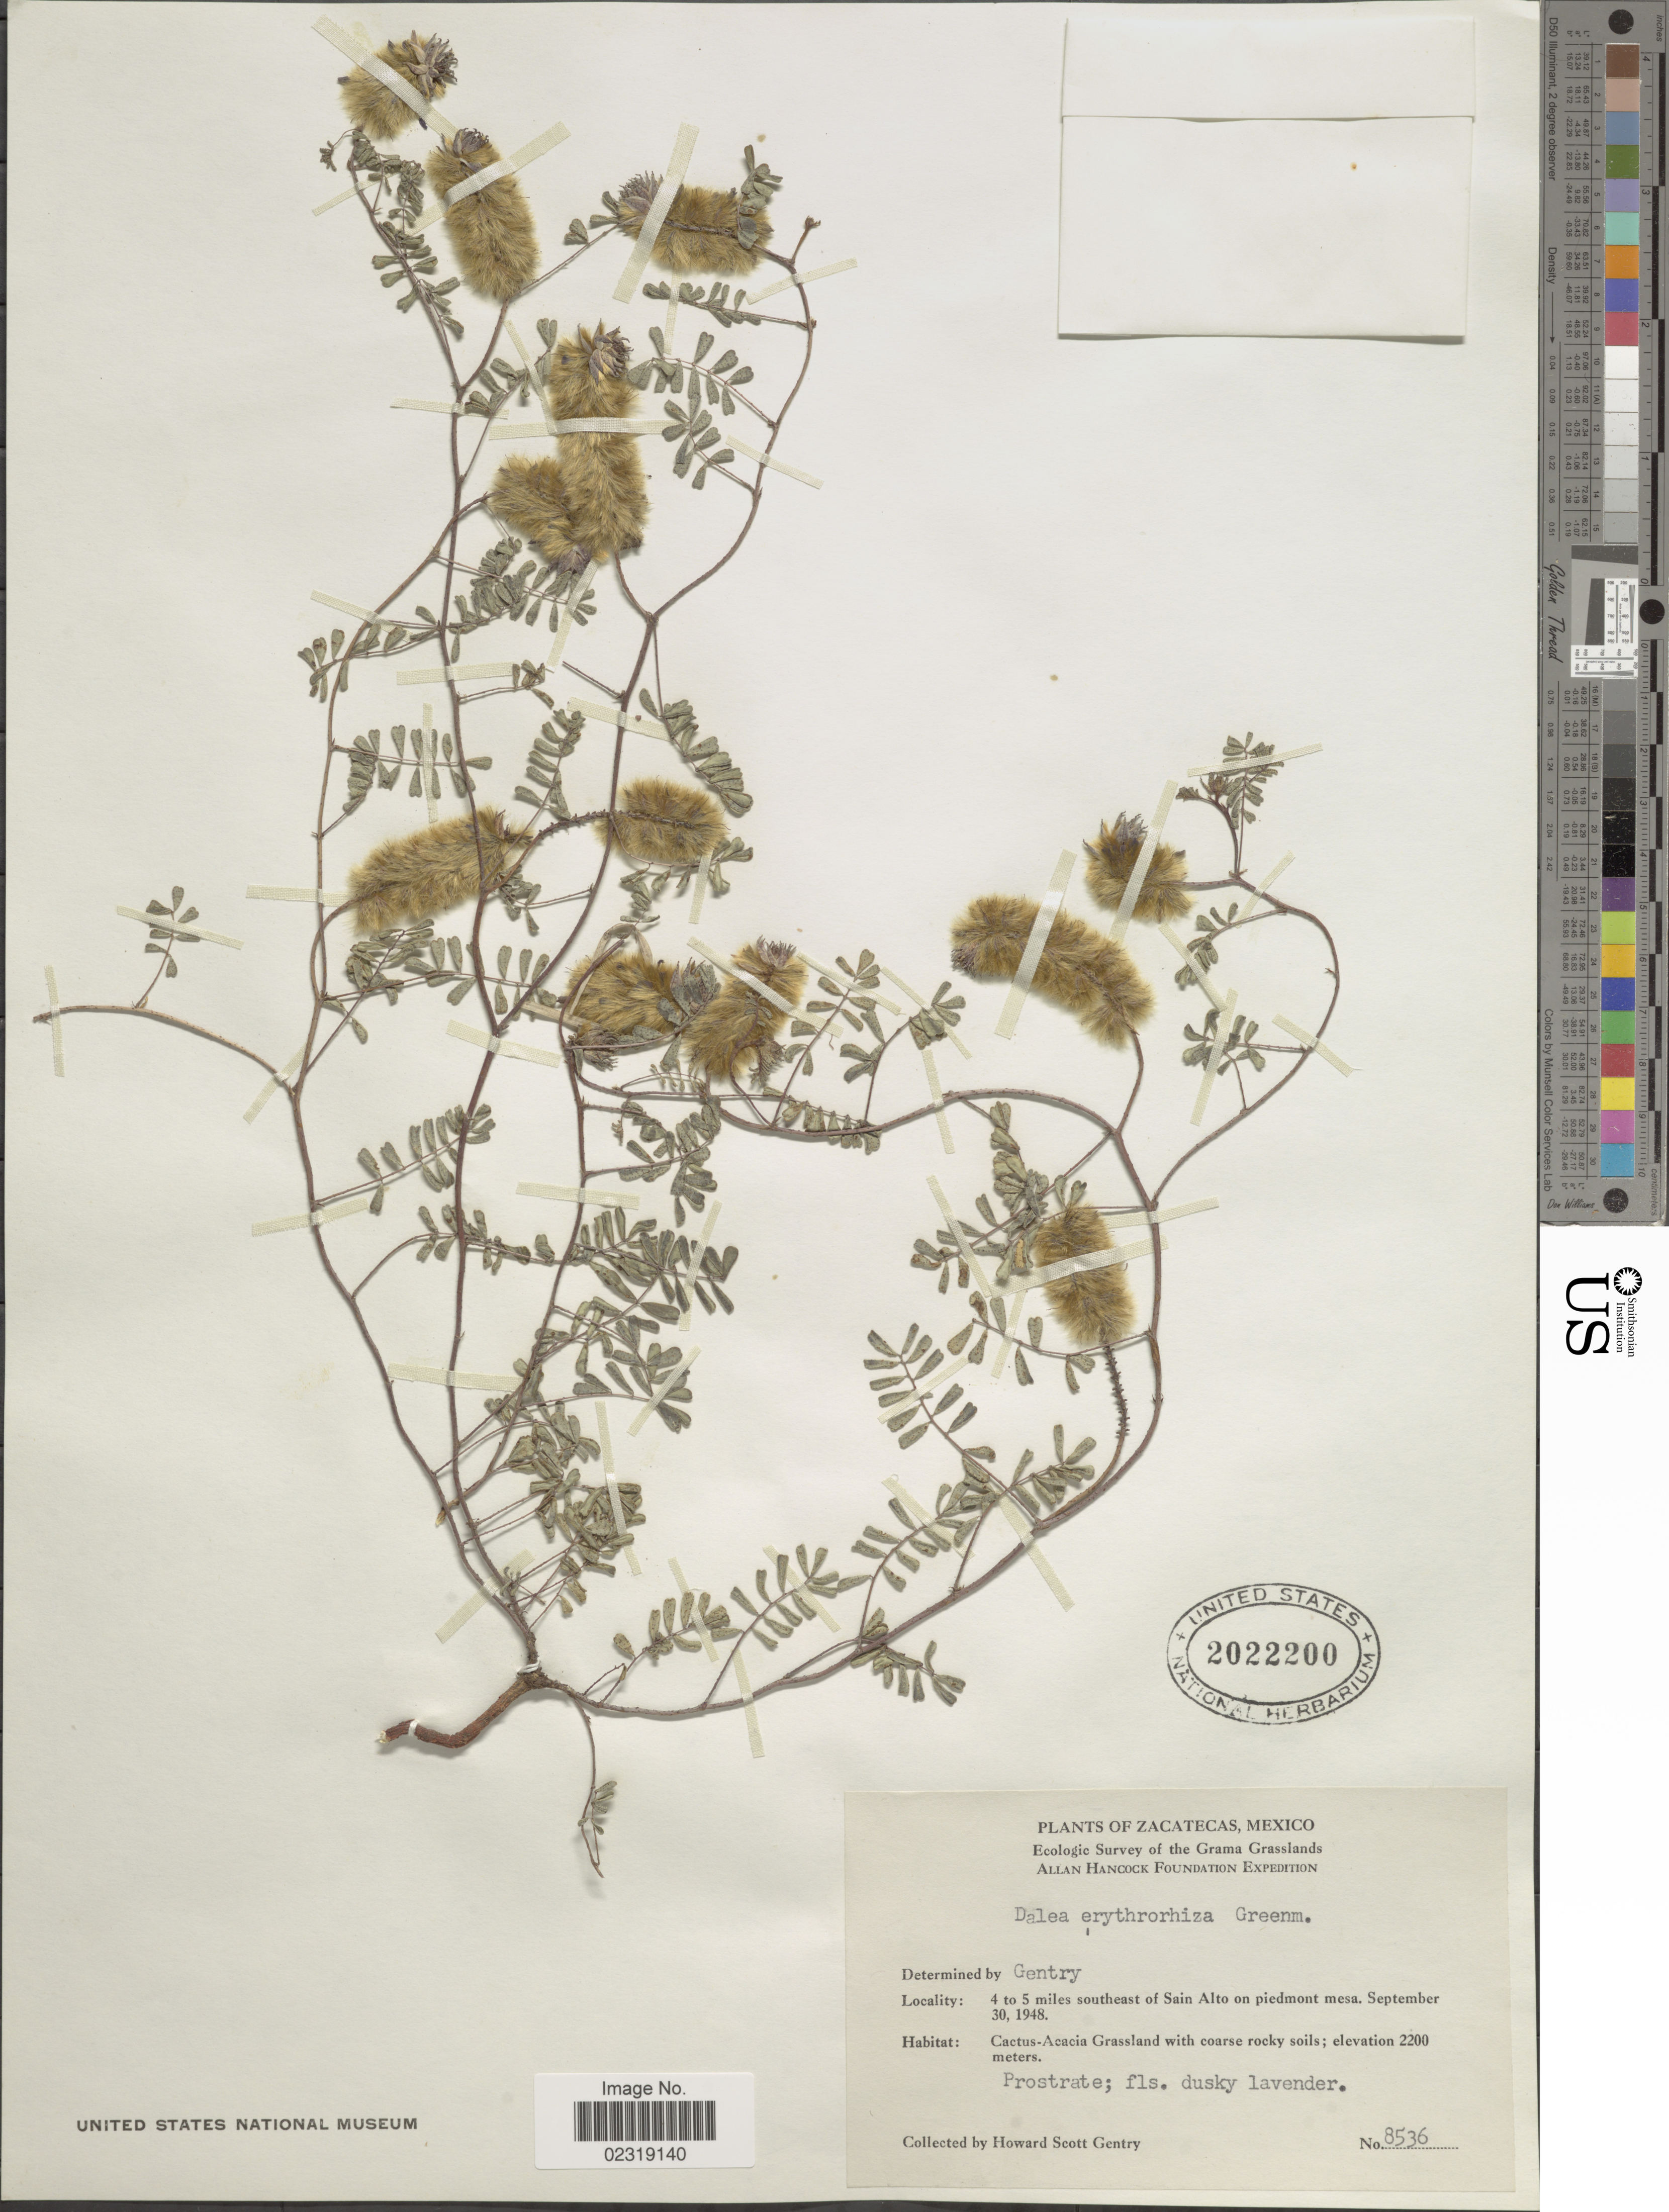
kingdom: Plantae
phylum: Tracheophyta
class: Magnoliopsida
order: Fabales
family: Fabaceae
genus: Dalea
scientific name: Dalea erythrorhiza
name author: Greenm.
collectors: H. S. Gentry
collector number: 8536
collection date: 1948-09-30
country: Mexico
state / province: Zacatecas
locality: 4 to 5 miles southeast of Sain Altoon piedmont mesa.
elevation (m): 2200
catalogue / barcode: US 2022200